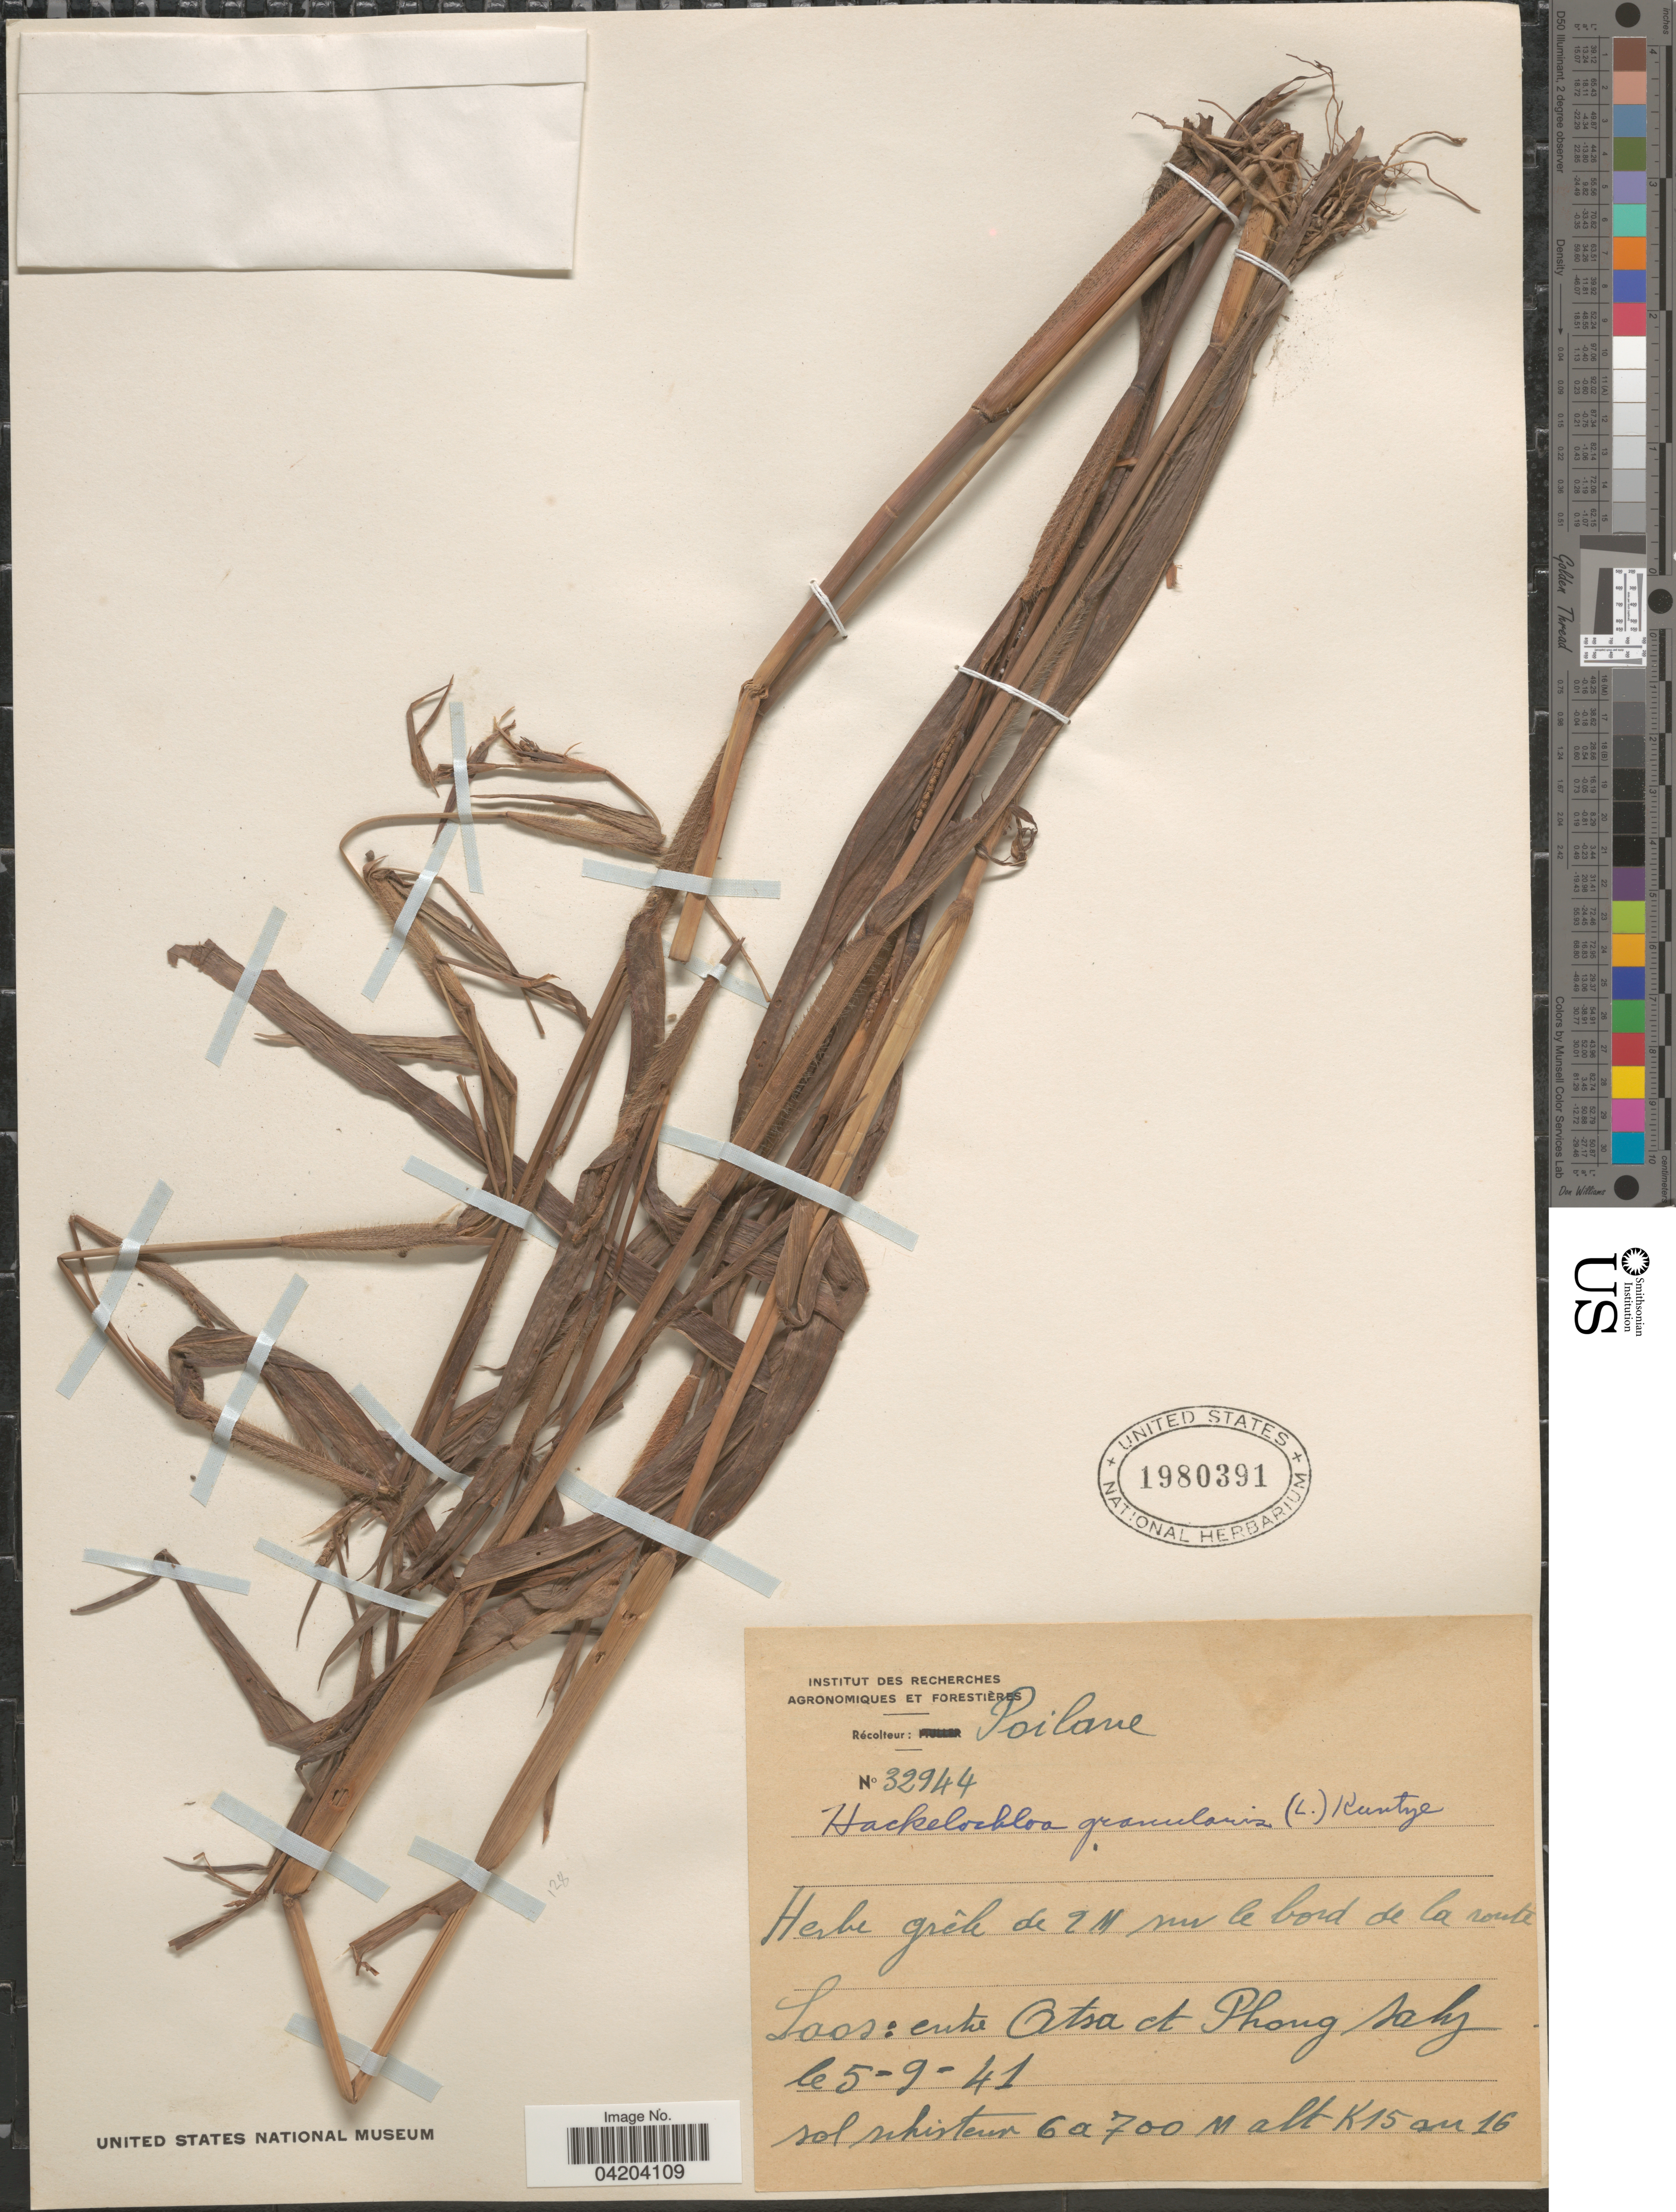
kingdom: Plantae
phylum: Tracheophyta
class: Liliopsida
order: Poales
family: Poaceae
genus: Mnesithea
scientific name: Mnesithea granularis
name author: (L.) de Koning & Sosef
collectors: -. Poilane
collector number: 32944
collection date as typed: Transcribed d/m/y: 5/9/41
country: Laos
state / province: Phongsali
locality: Entre Otsa [interpreted] et Phong Saly. K15 au 16.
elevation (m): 600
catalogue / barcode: US 1980391